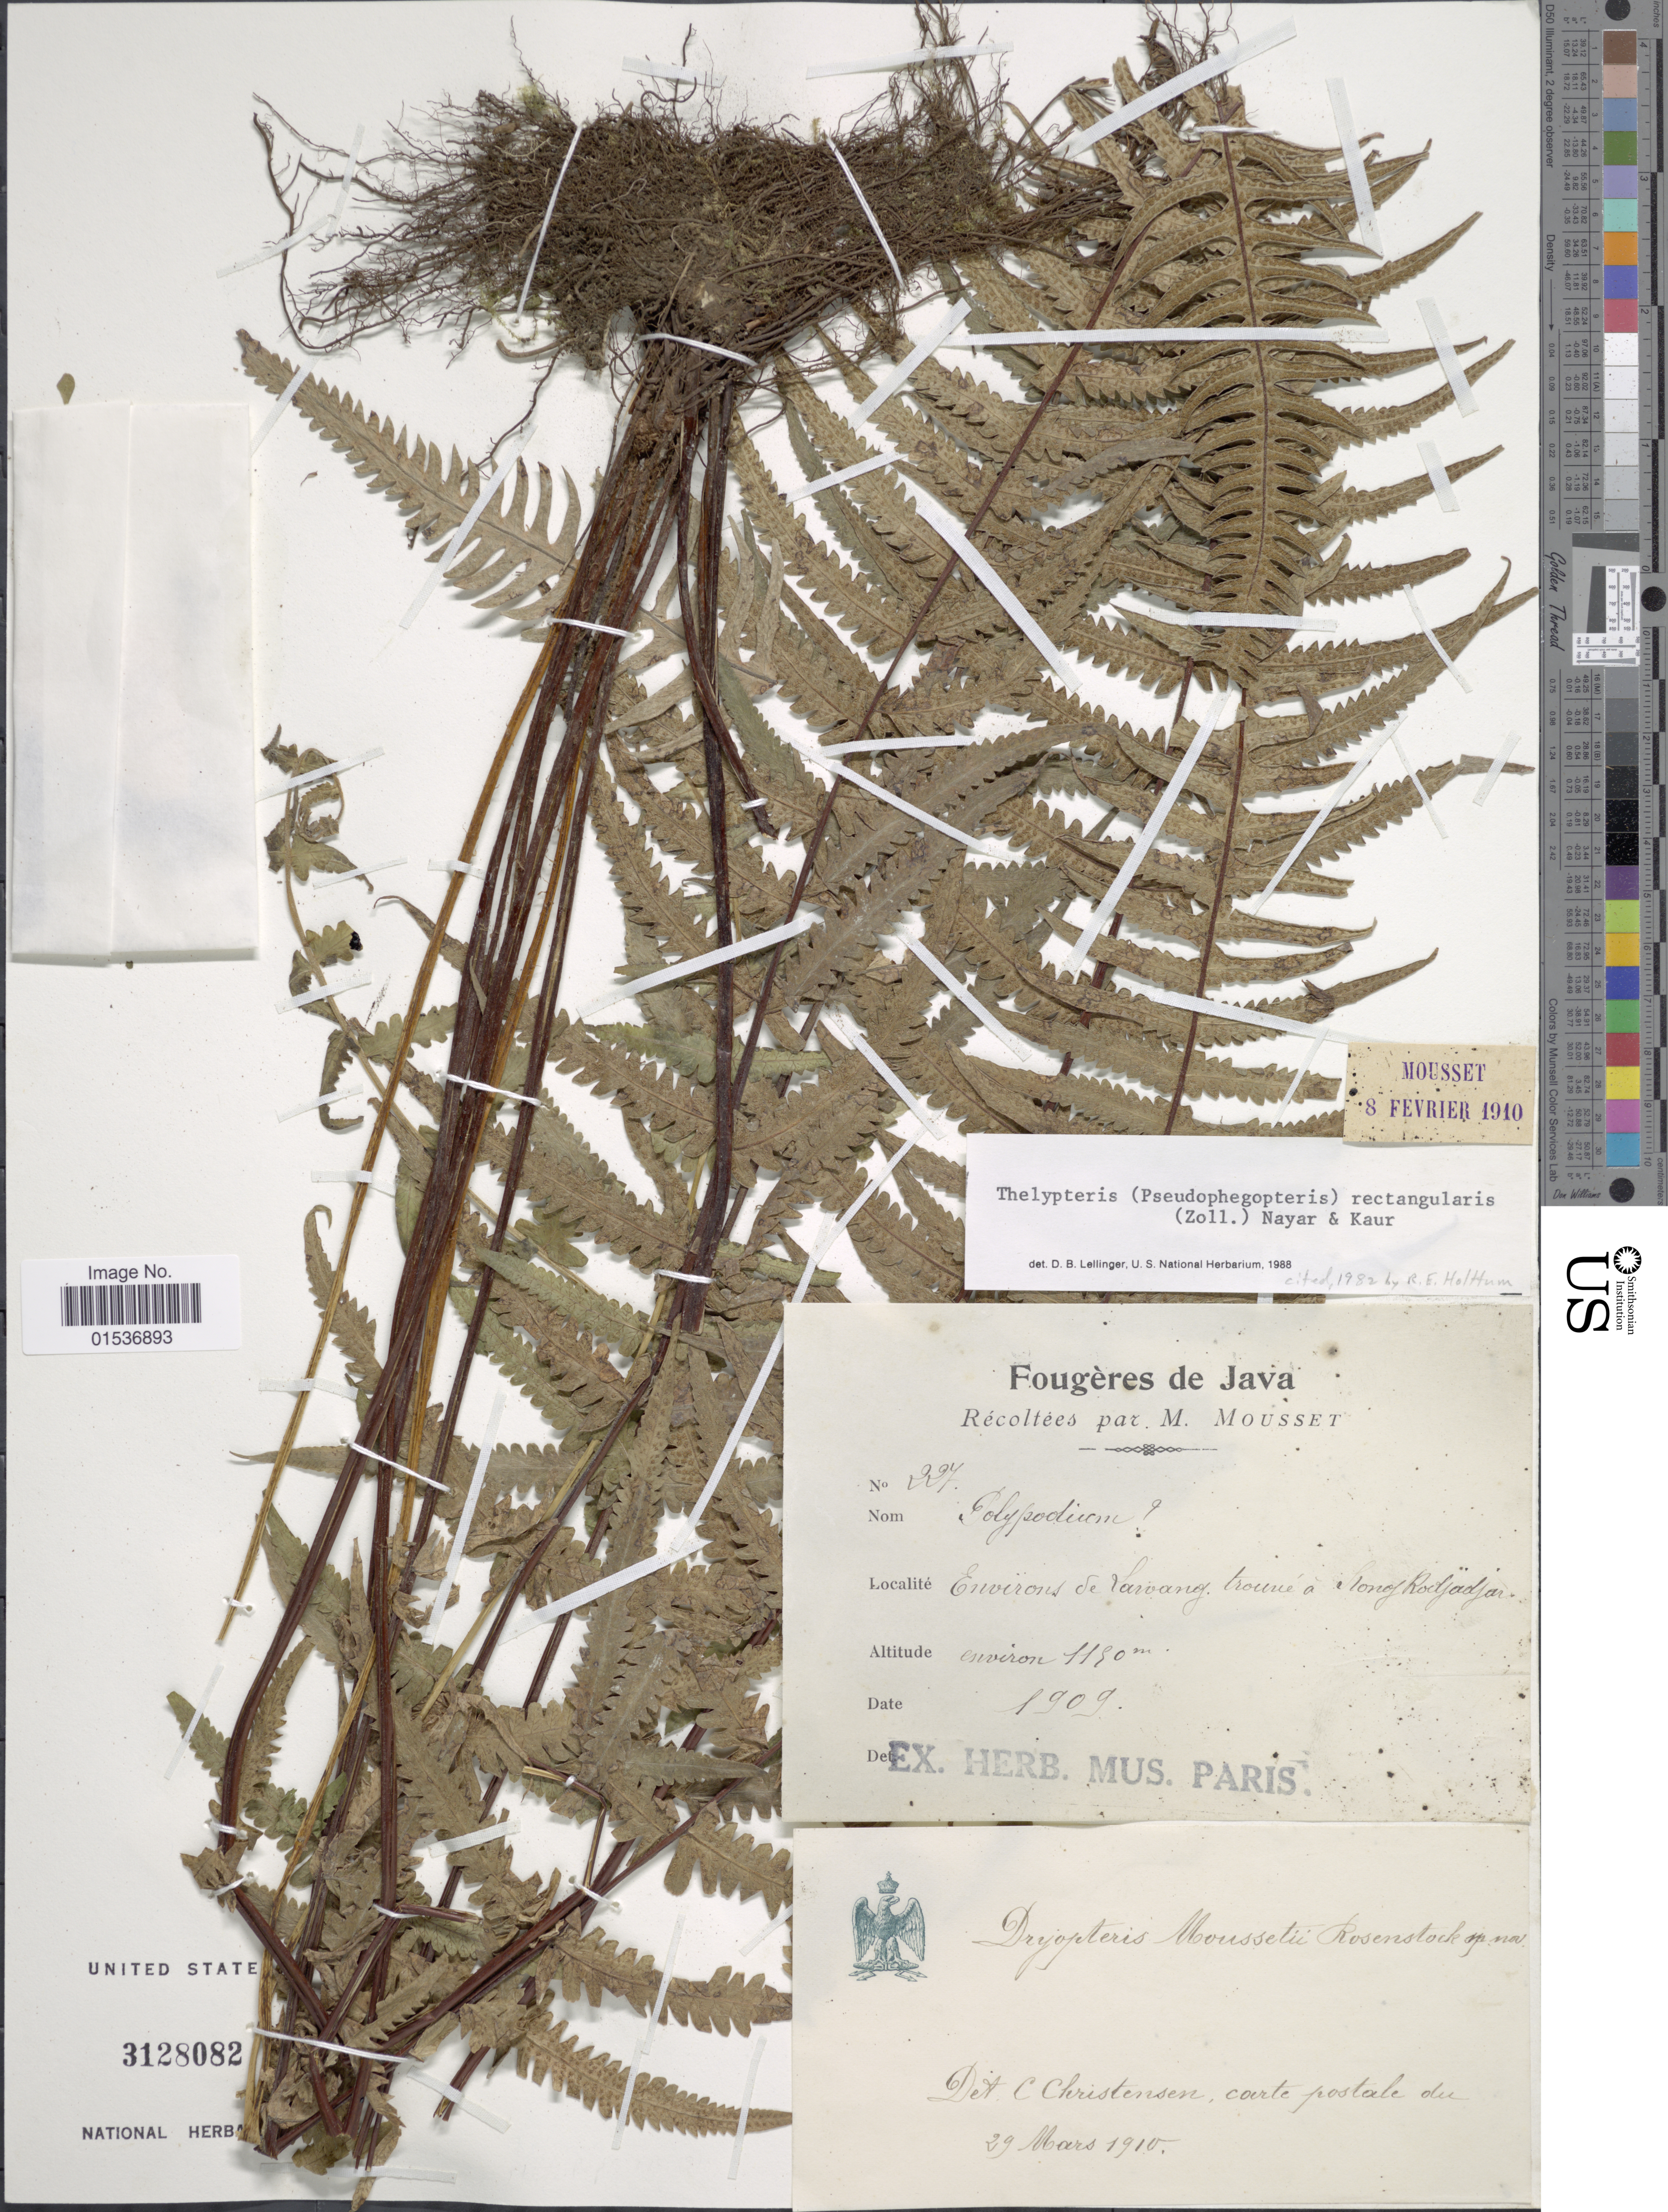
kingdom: Plantae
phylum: Tracheophyta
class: Polypodiopsida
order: Polypodiales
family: Thelypteridaceae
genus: Pseudophegopteris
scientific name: Pseudophegopteris rectangularis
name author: (Zoll.) Holttum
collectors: M. Mousset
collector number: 227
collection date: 1909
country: Indonesia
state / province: Java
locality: Java. Environs de Lawang troune a Kong Roeljadjan. [interpreted]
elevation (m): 1150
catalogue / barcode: US 3128082